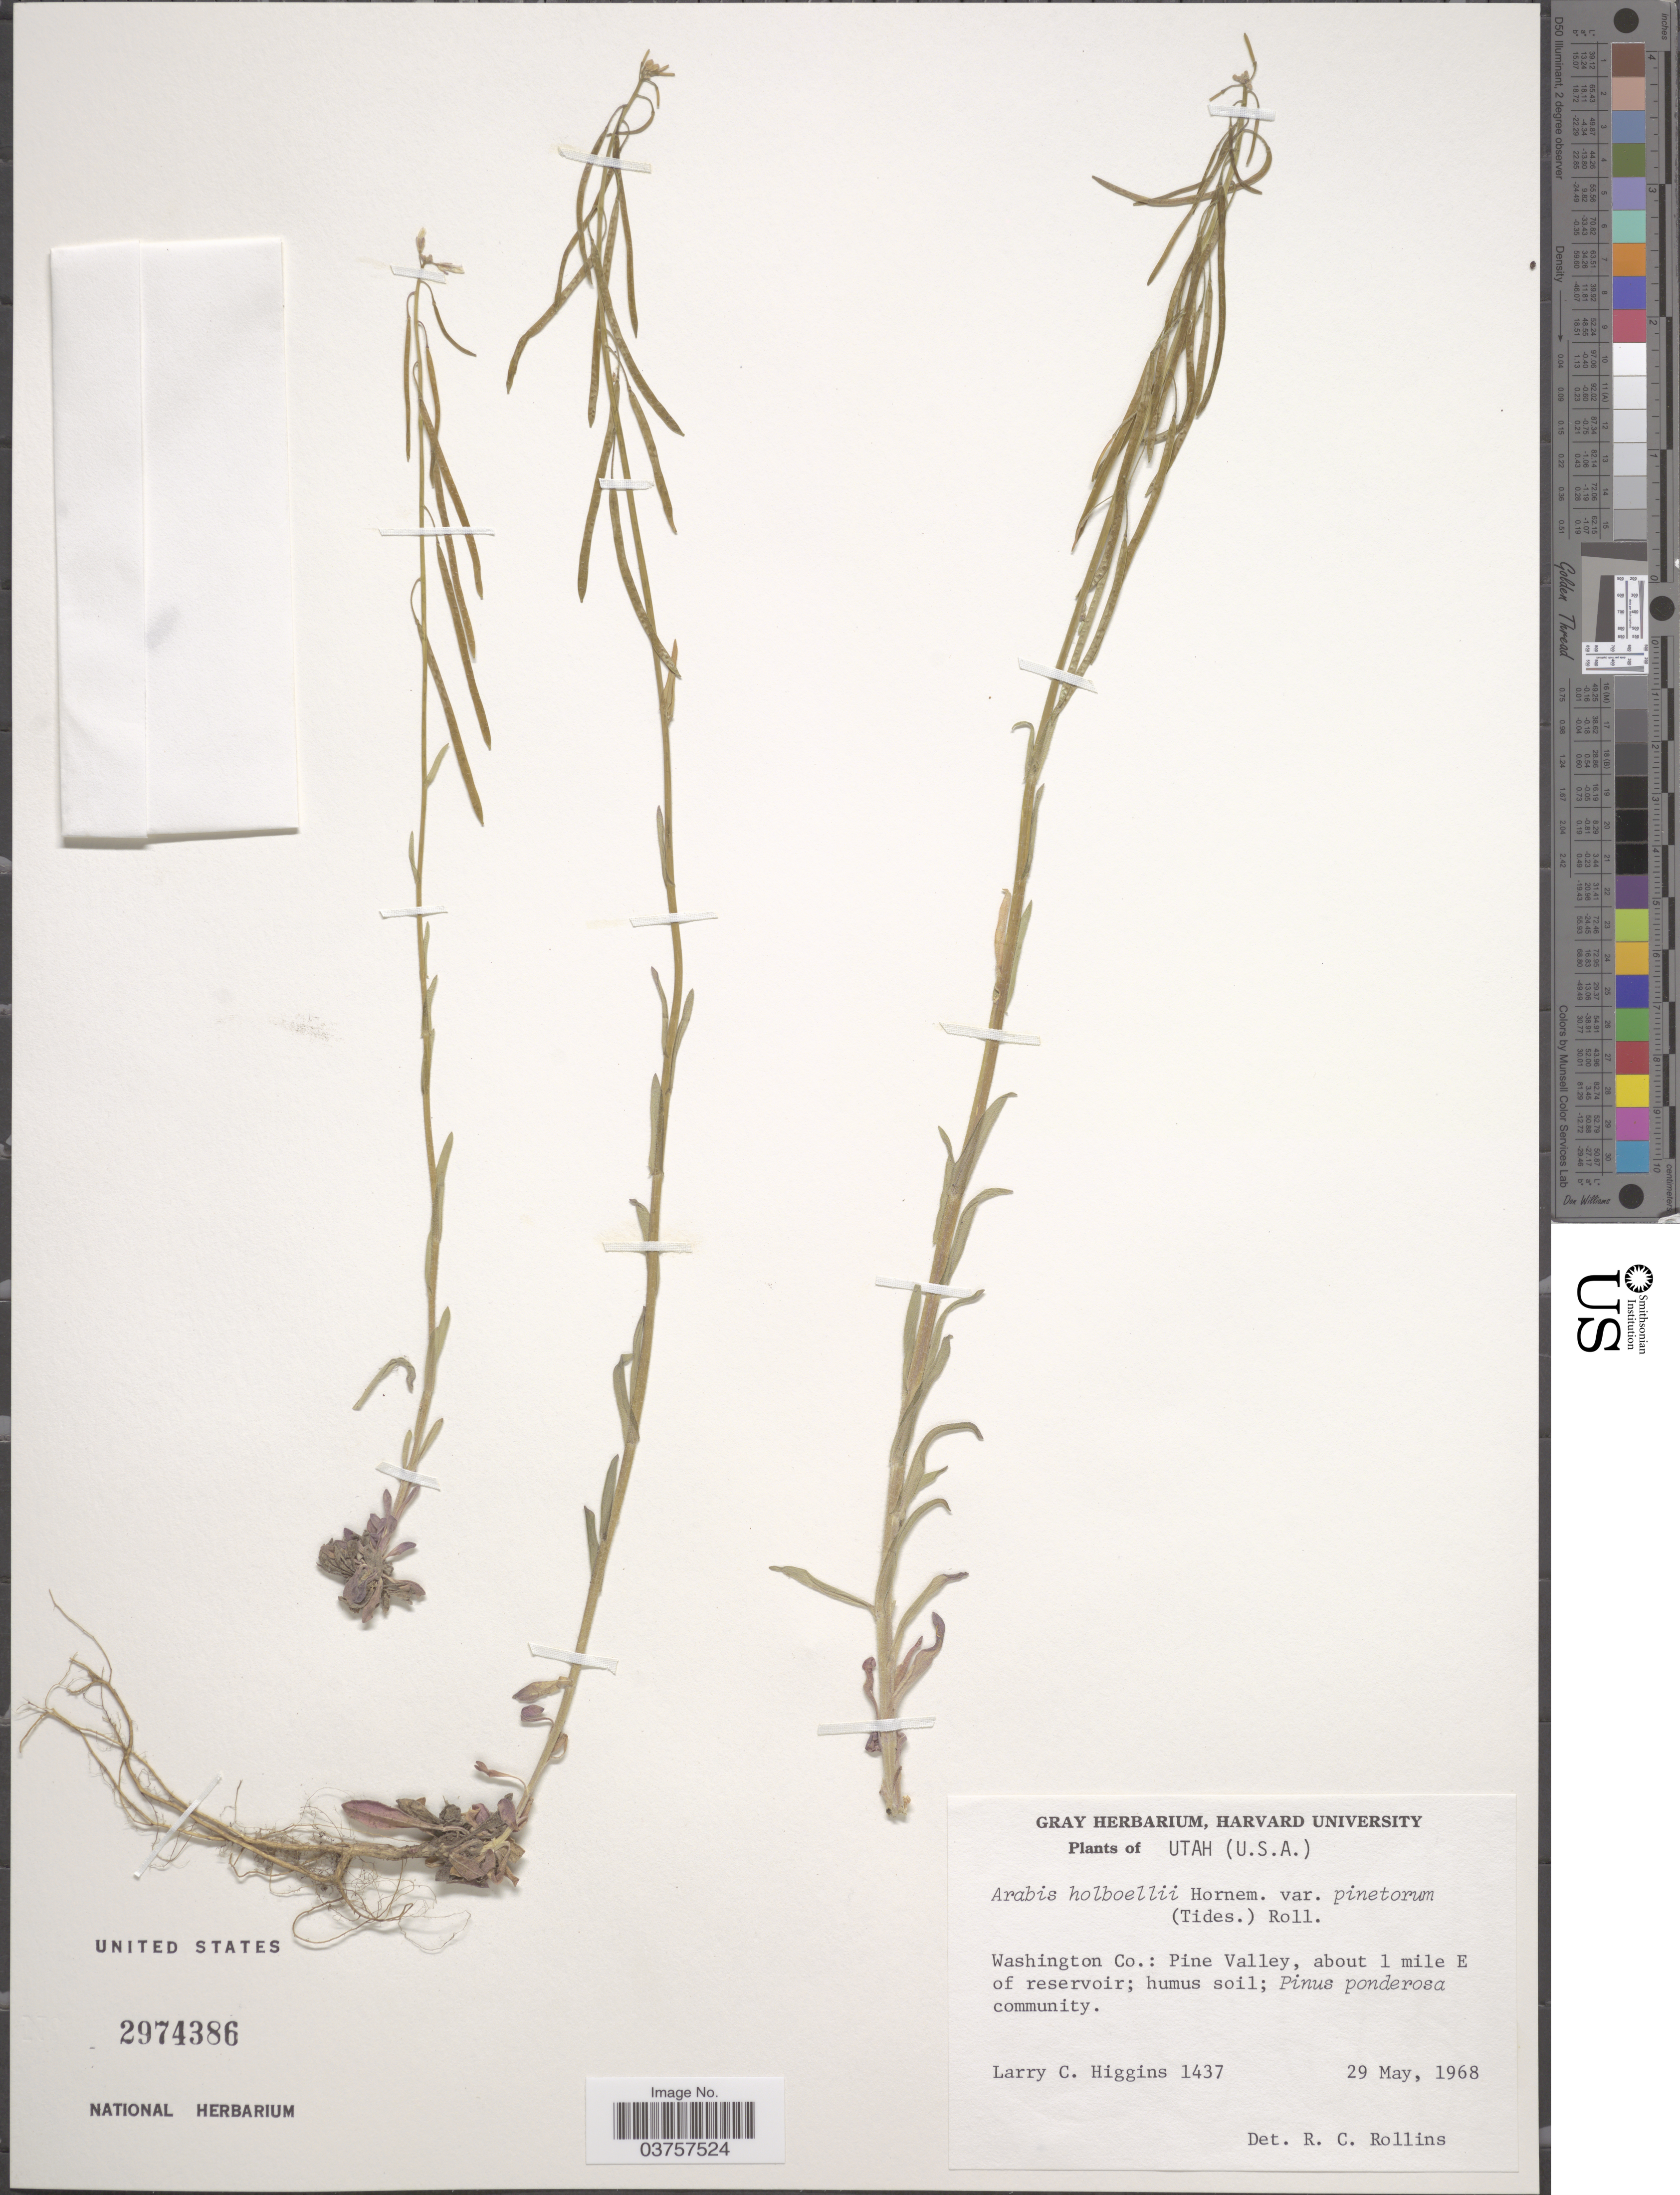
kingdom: Plantae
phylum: Tracheophyta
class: Magnoliopsida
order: Brassicales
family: Brassicaceae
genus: Arabis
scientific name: Arabis holboellii var. pinetorum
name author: (Tidestr.) Rollins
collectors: L. Higgins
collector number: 1437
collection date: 1968-05-29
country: United States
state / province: Utah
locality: Washington Co.: Pine Valley, about 1 mile E of reservoir.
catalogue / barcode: US 2974386